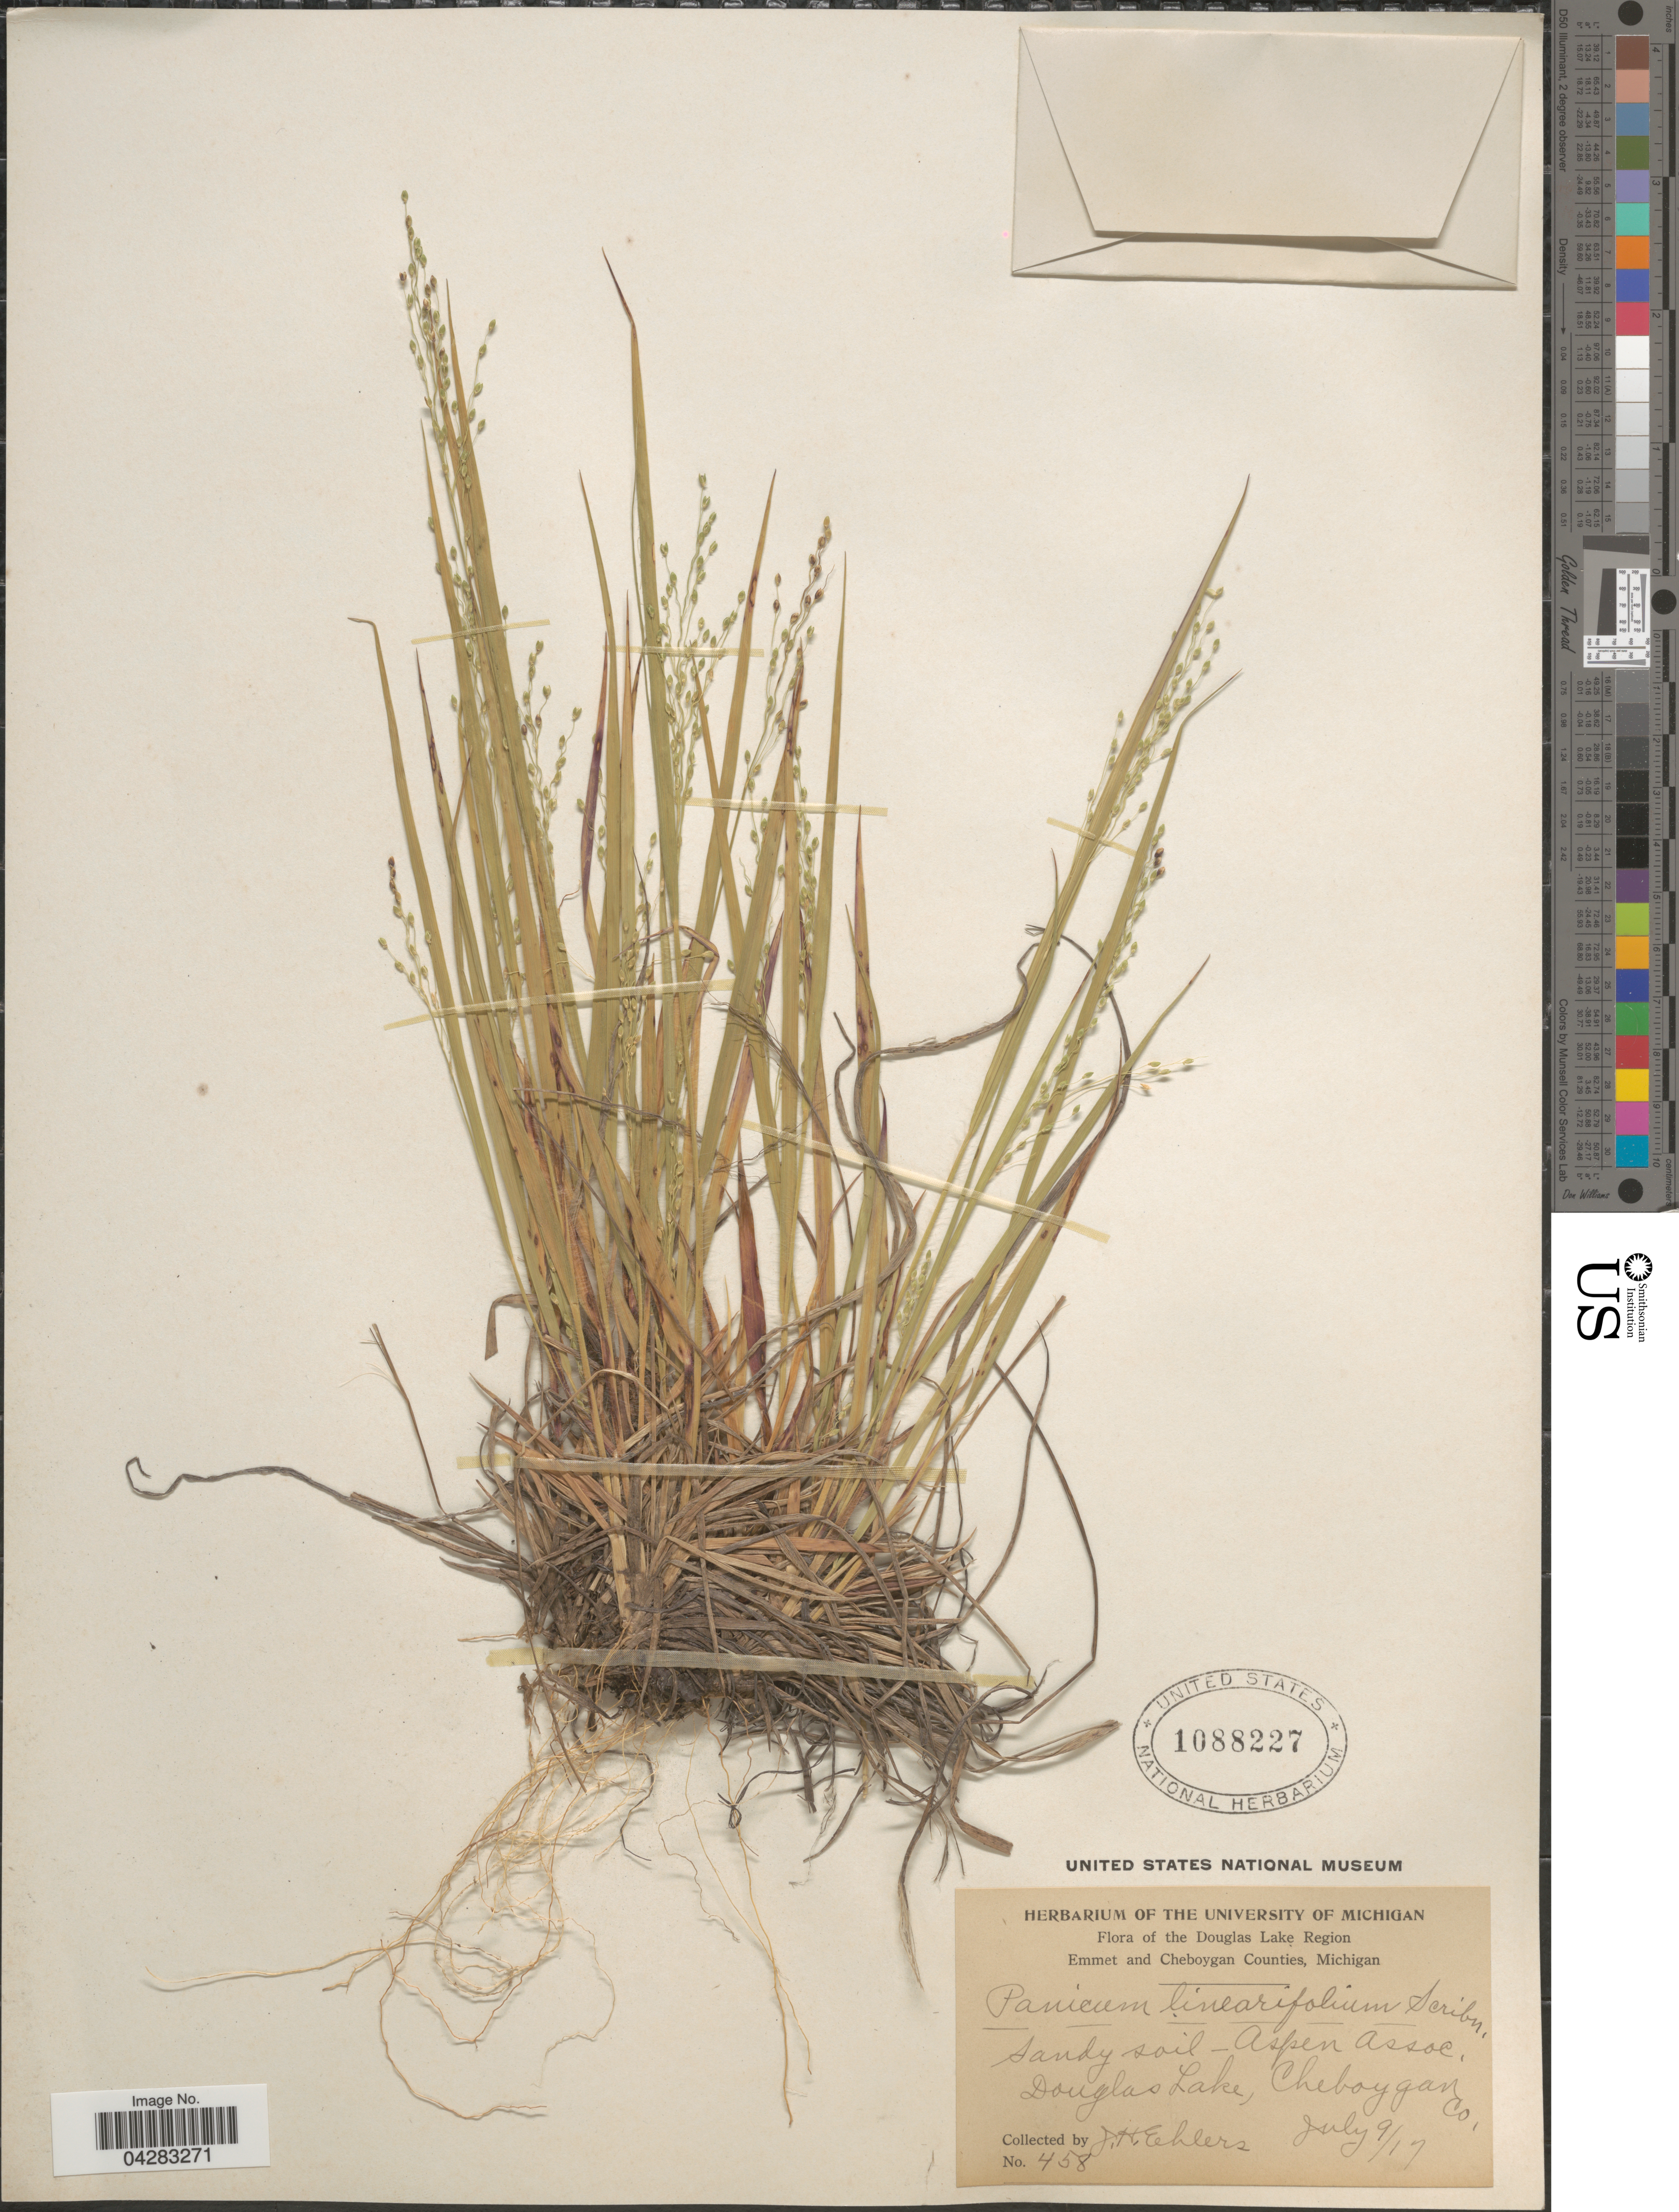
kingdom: Plantae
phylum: Tracheophyta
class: Liliopsida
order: Poales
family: Poaceae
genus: Dichanthelium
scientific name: Dichanthelium linearifolium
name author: (Scribn.) Gould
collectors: J. H. Ehlers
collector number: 458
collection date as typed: Transcribed d/m/y: 9/7/17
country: United States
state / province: Michigan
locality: The Douglas Lake Region. Douglas Lake, Cheboygan Co.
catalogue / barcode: US 1088227